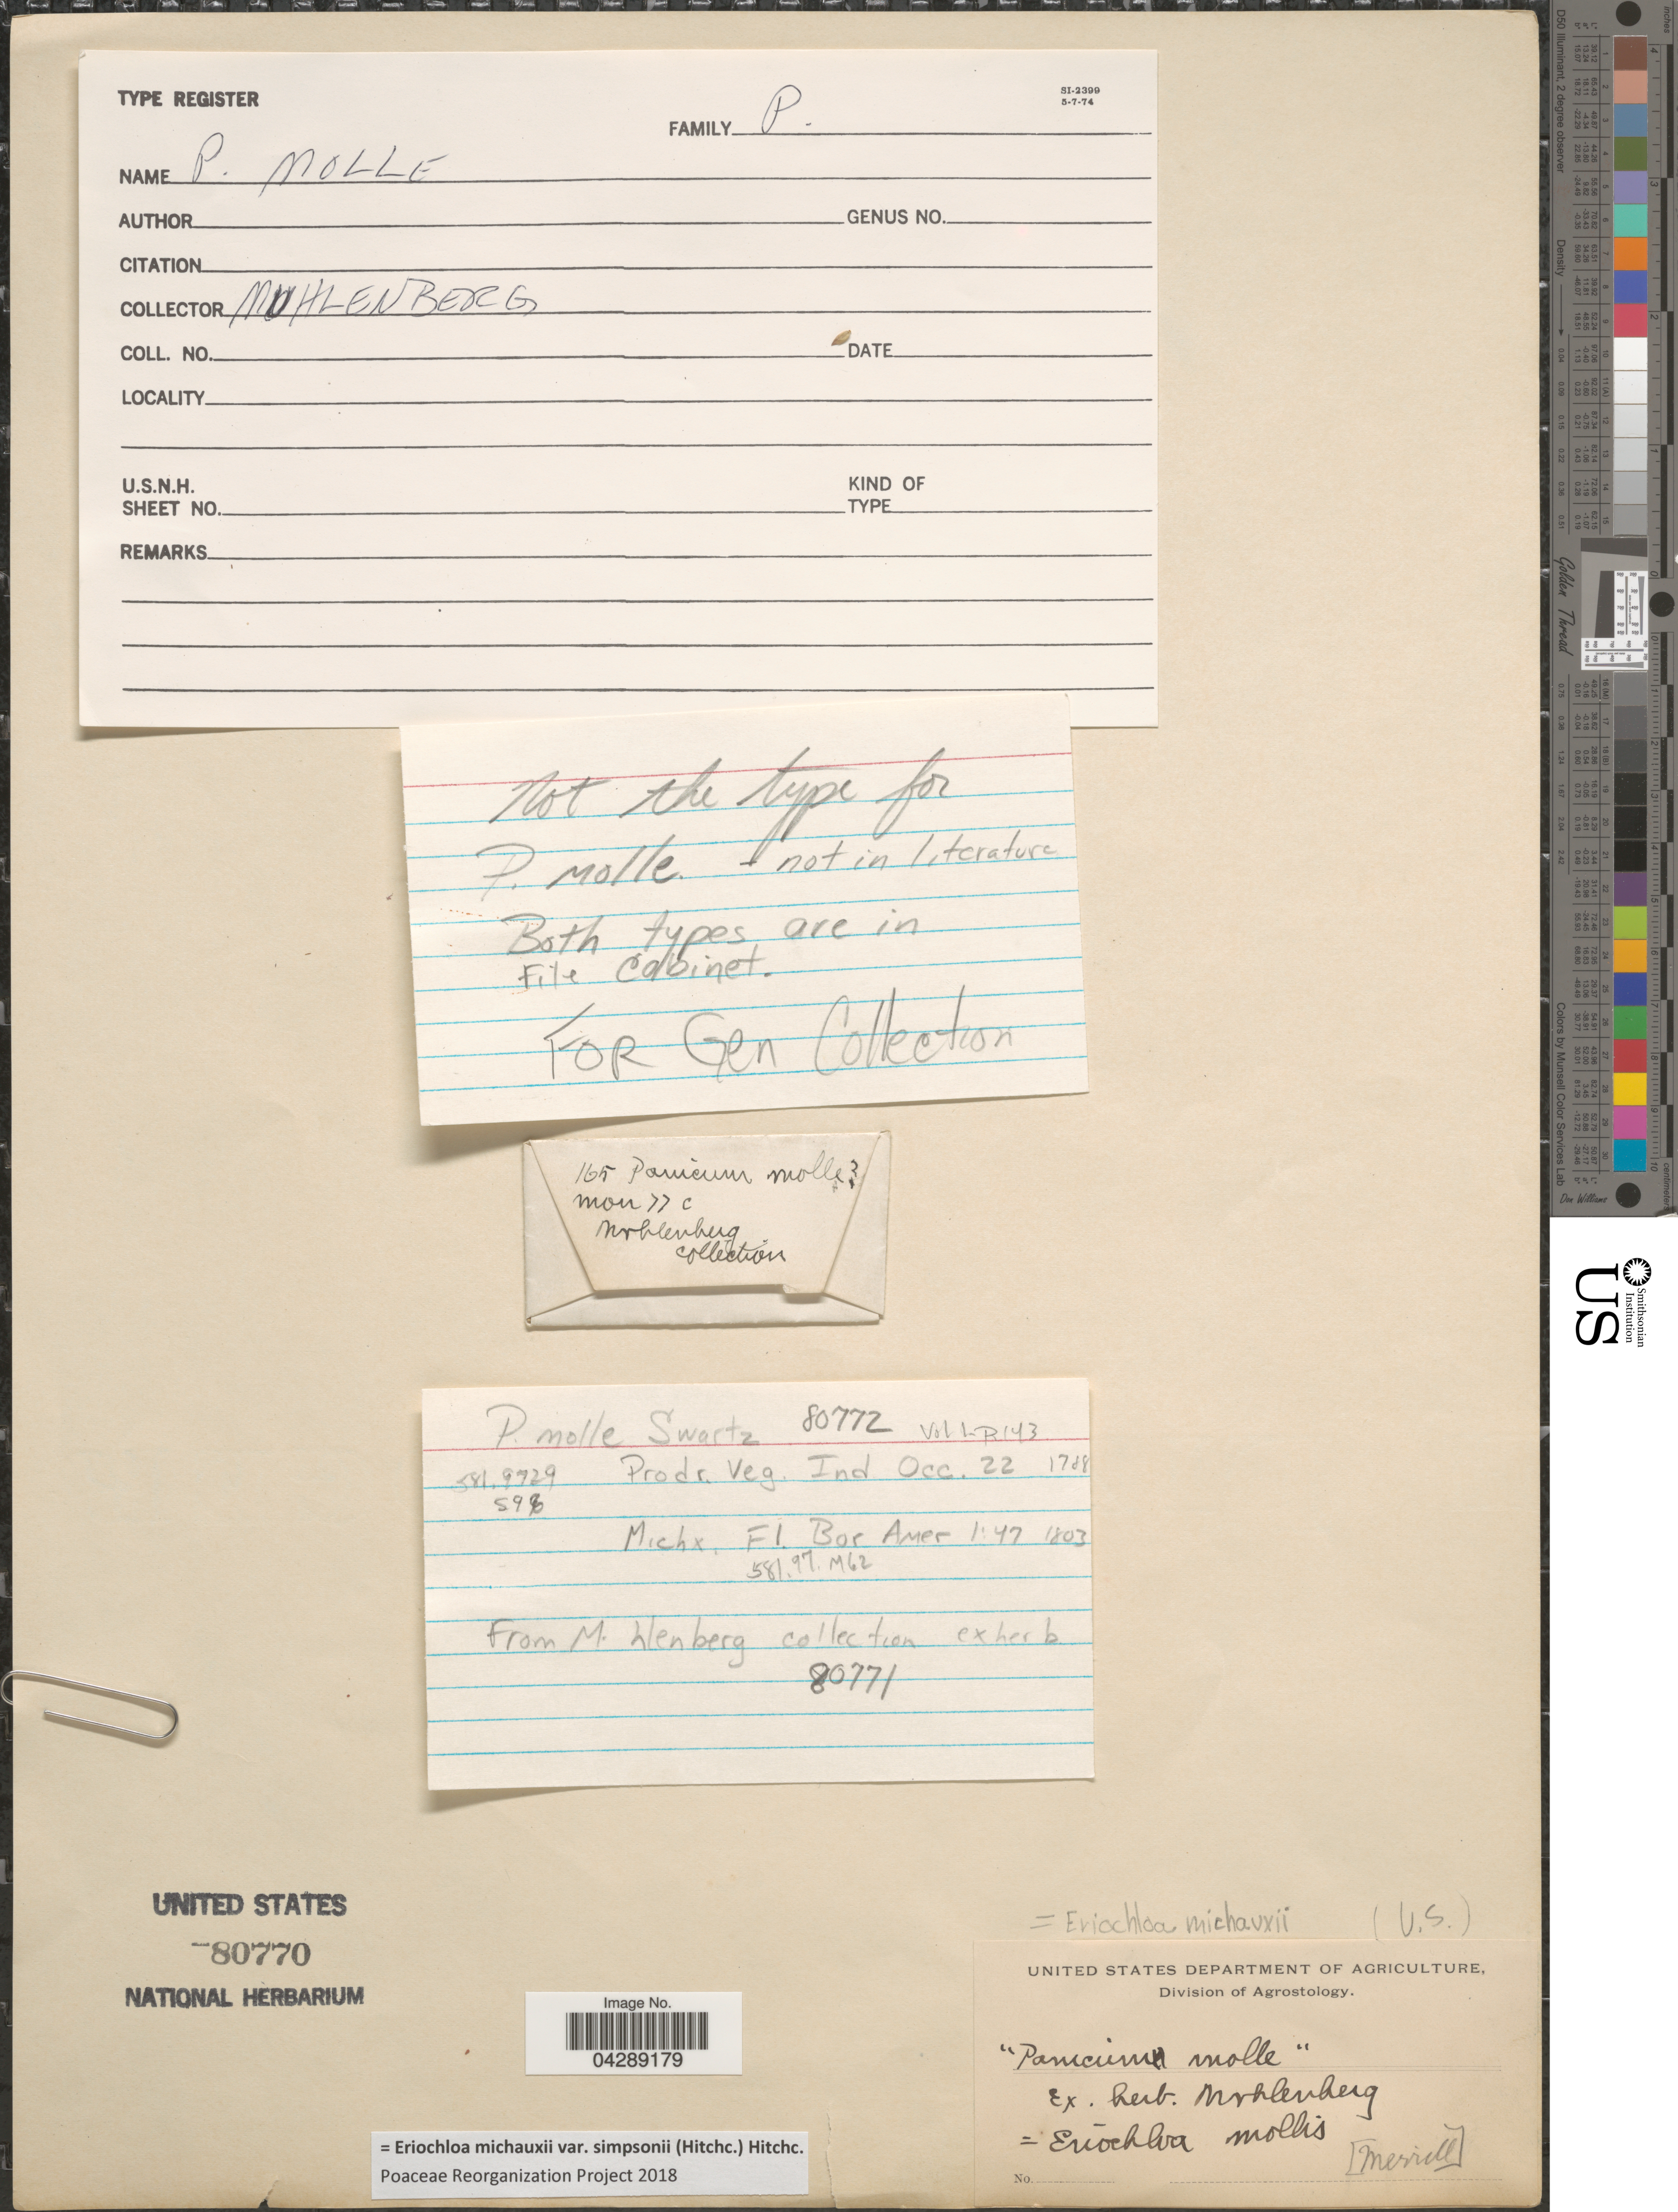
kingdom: Plantae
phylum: Tracheophyta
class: Liliopsida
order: Poales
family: Poaceae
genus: Eriochloa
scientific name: Eriochloa michauxii var. simpsonii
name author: Hitchc.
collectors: Muhlenberg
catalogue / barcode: US 80770